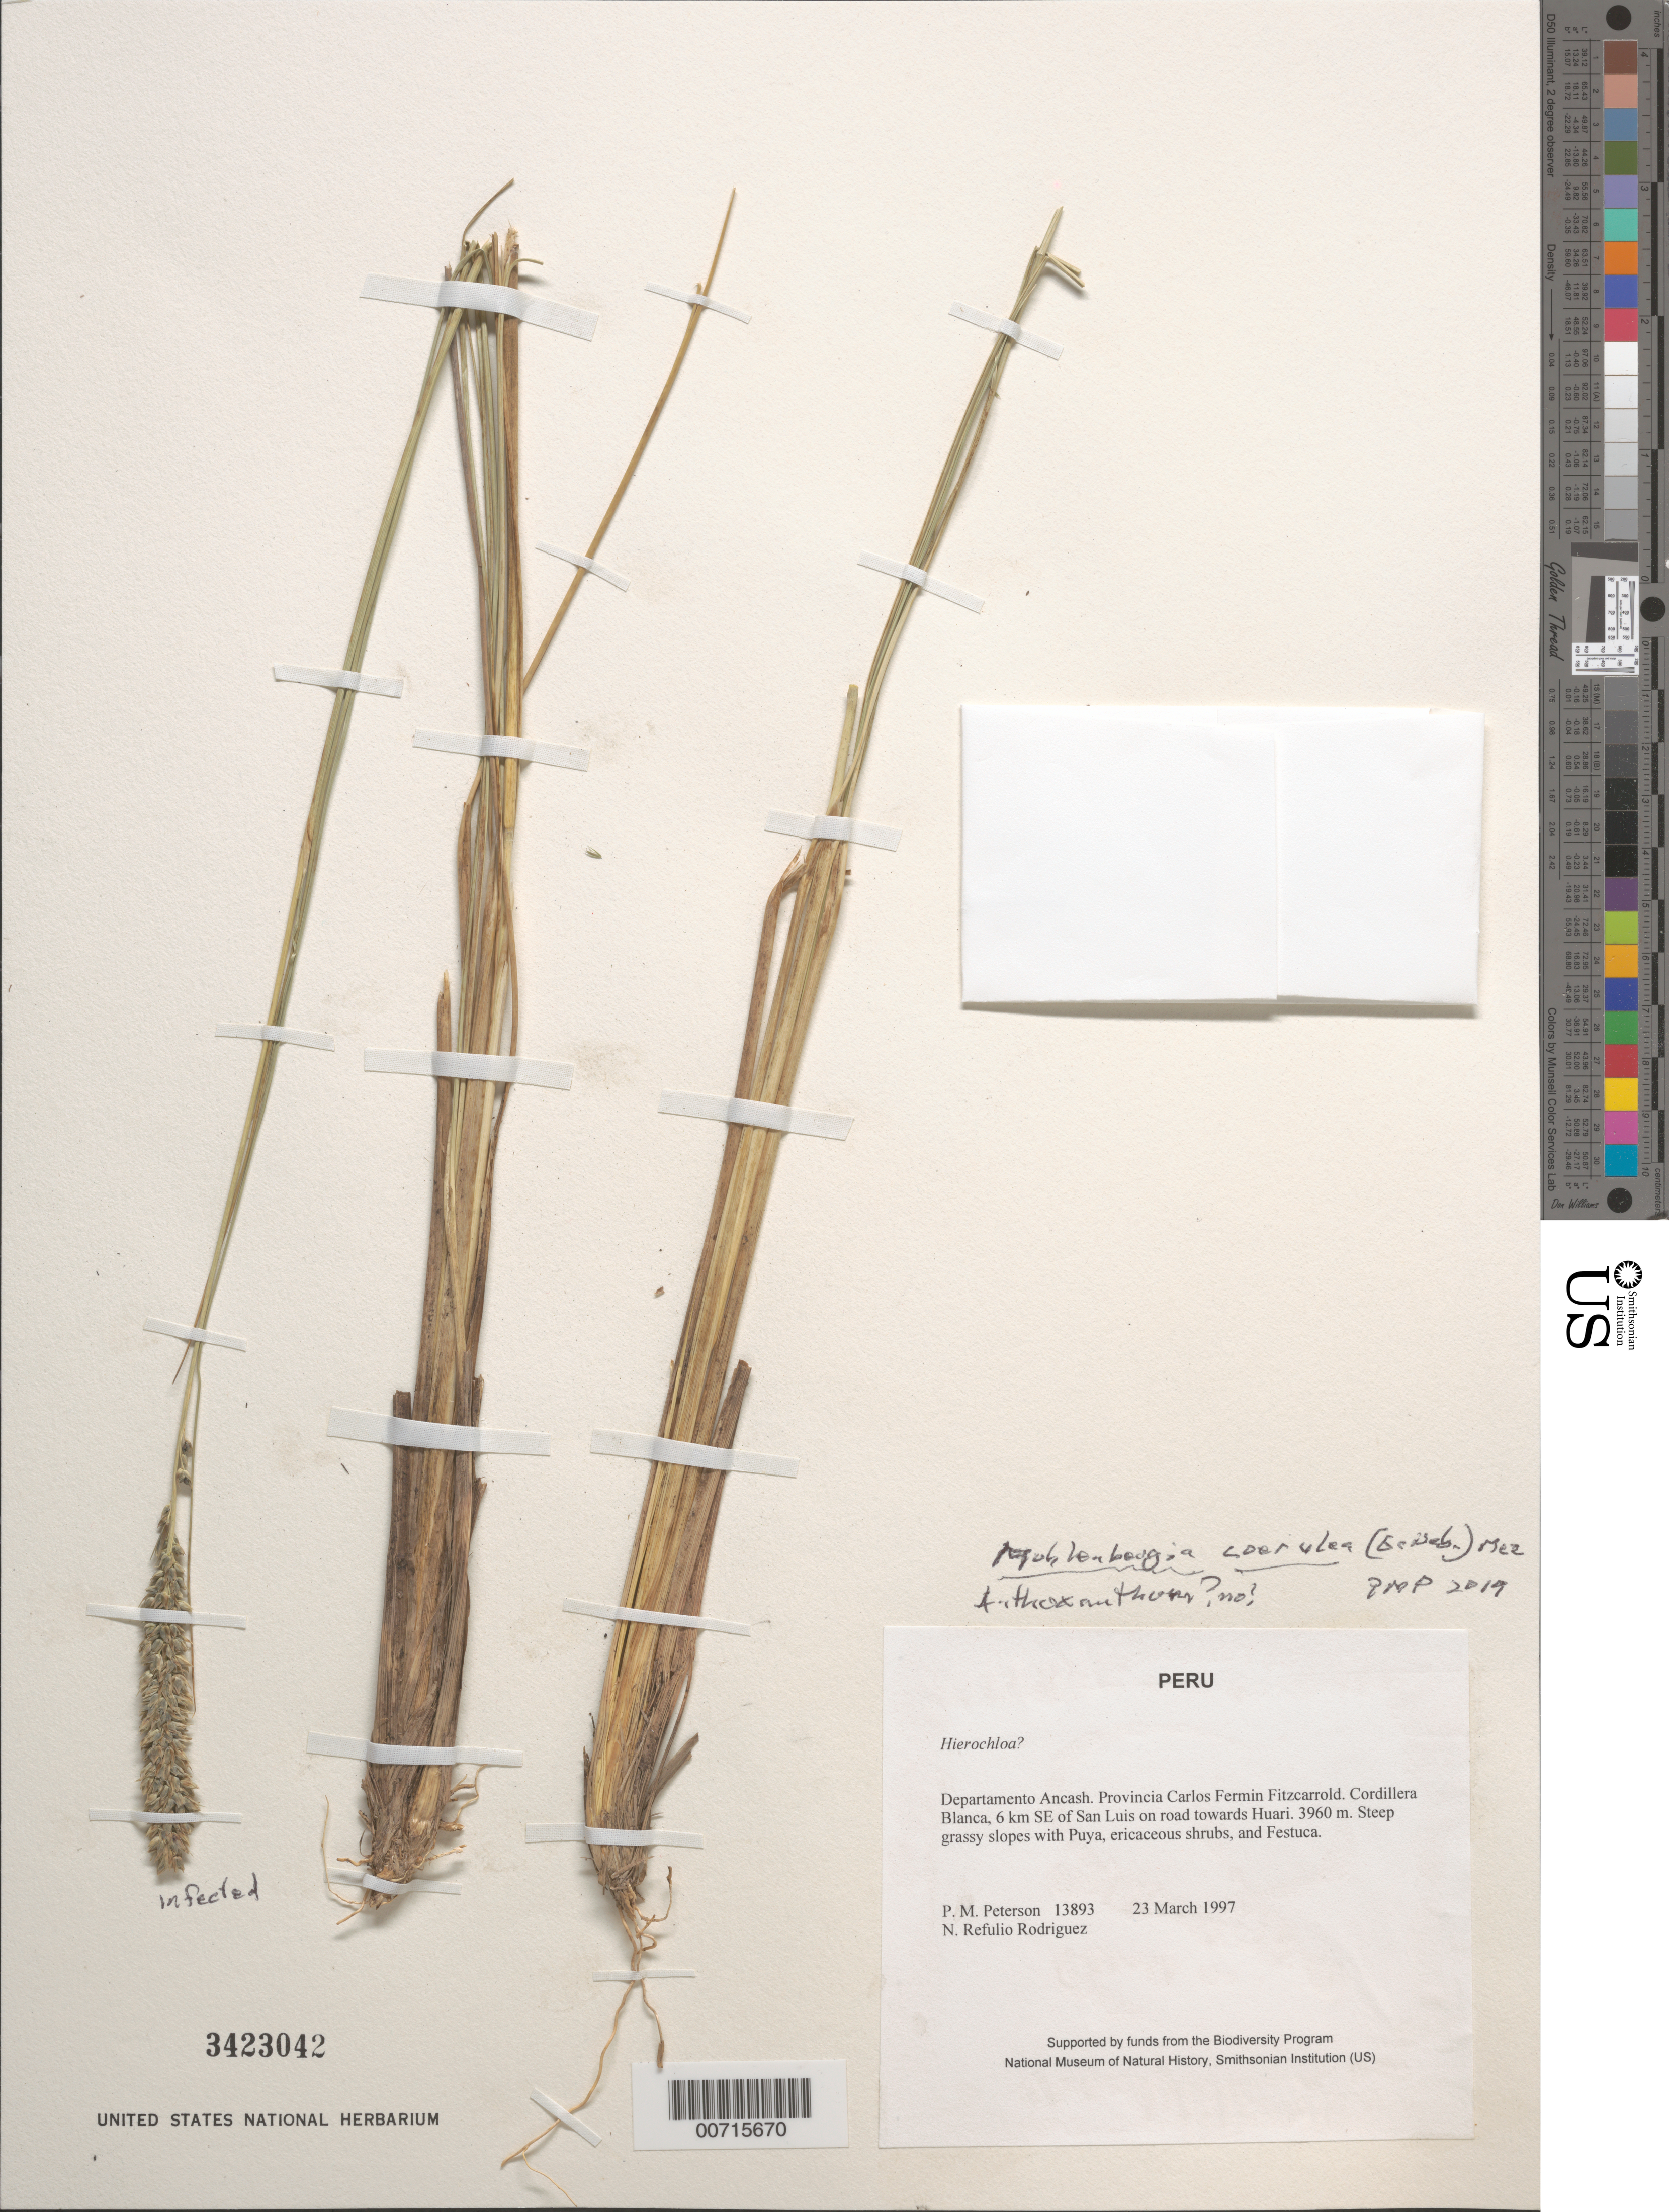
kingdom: Plantae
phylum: Tracheophyta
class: Liliopsida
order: Poales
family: Poaceae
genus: Muhlenbergia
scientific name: Muhlenbergia coerulea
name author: (Griseb.) Mez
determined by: Peterson, Paul M., (BOT), Smithsonian Institution - National Museum of Natural History (UNITED STATES)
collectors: P. M. Peterson & N. Refulio-Rodríguez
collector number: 13893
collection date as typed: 23 Mar 1997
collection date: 1997-03-23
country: Peru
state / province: Ancash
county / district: Carlos Fermin Fitzcarrald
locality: Cordillera Blanca, 6 km SE of San Luis on road towards Huari.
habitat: Steep grassy slopes with Puya, ericaceous shrubs, and Festuca.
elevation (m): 3960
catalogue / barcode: US 3423042